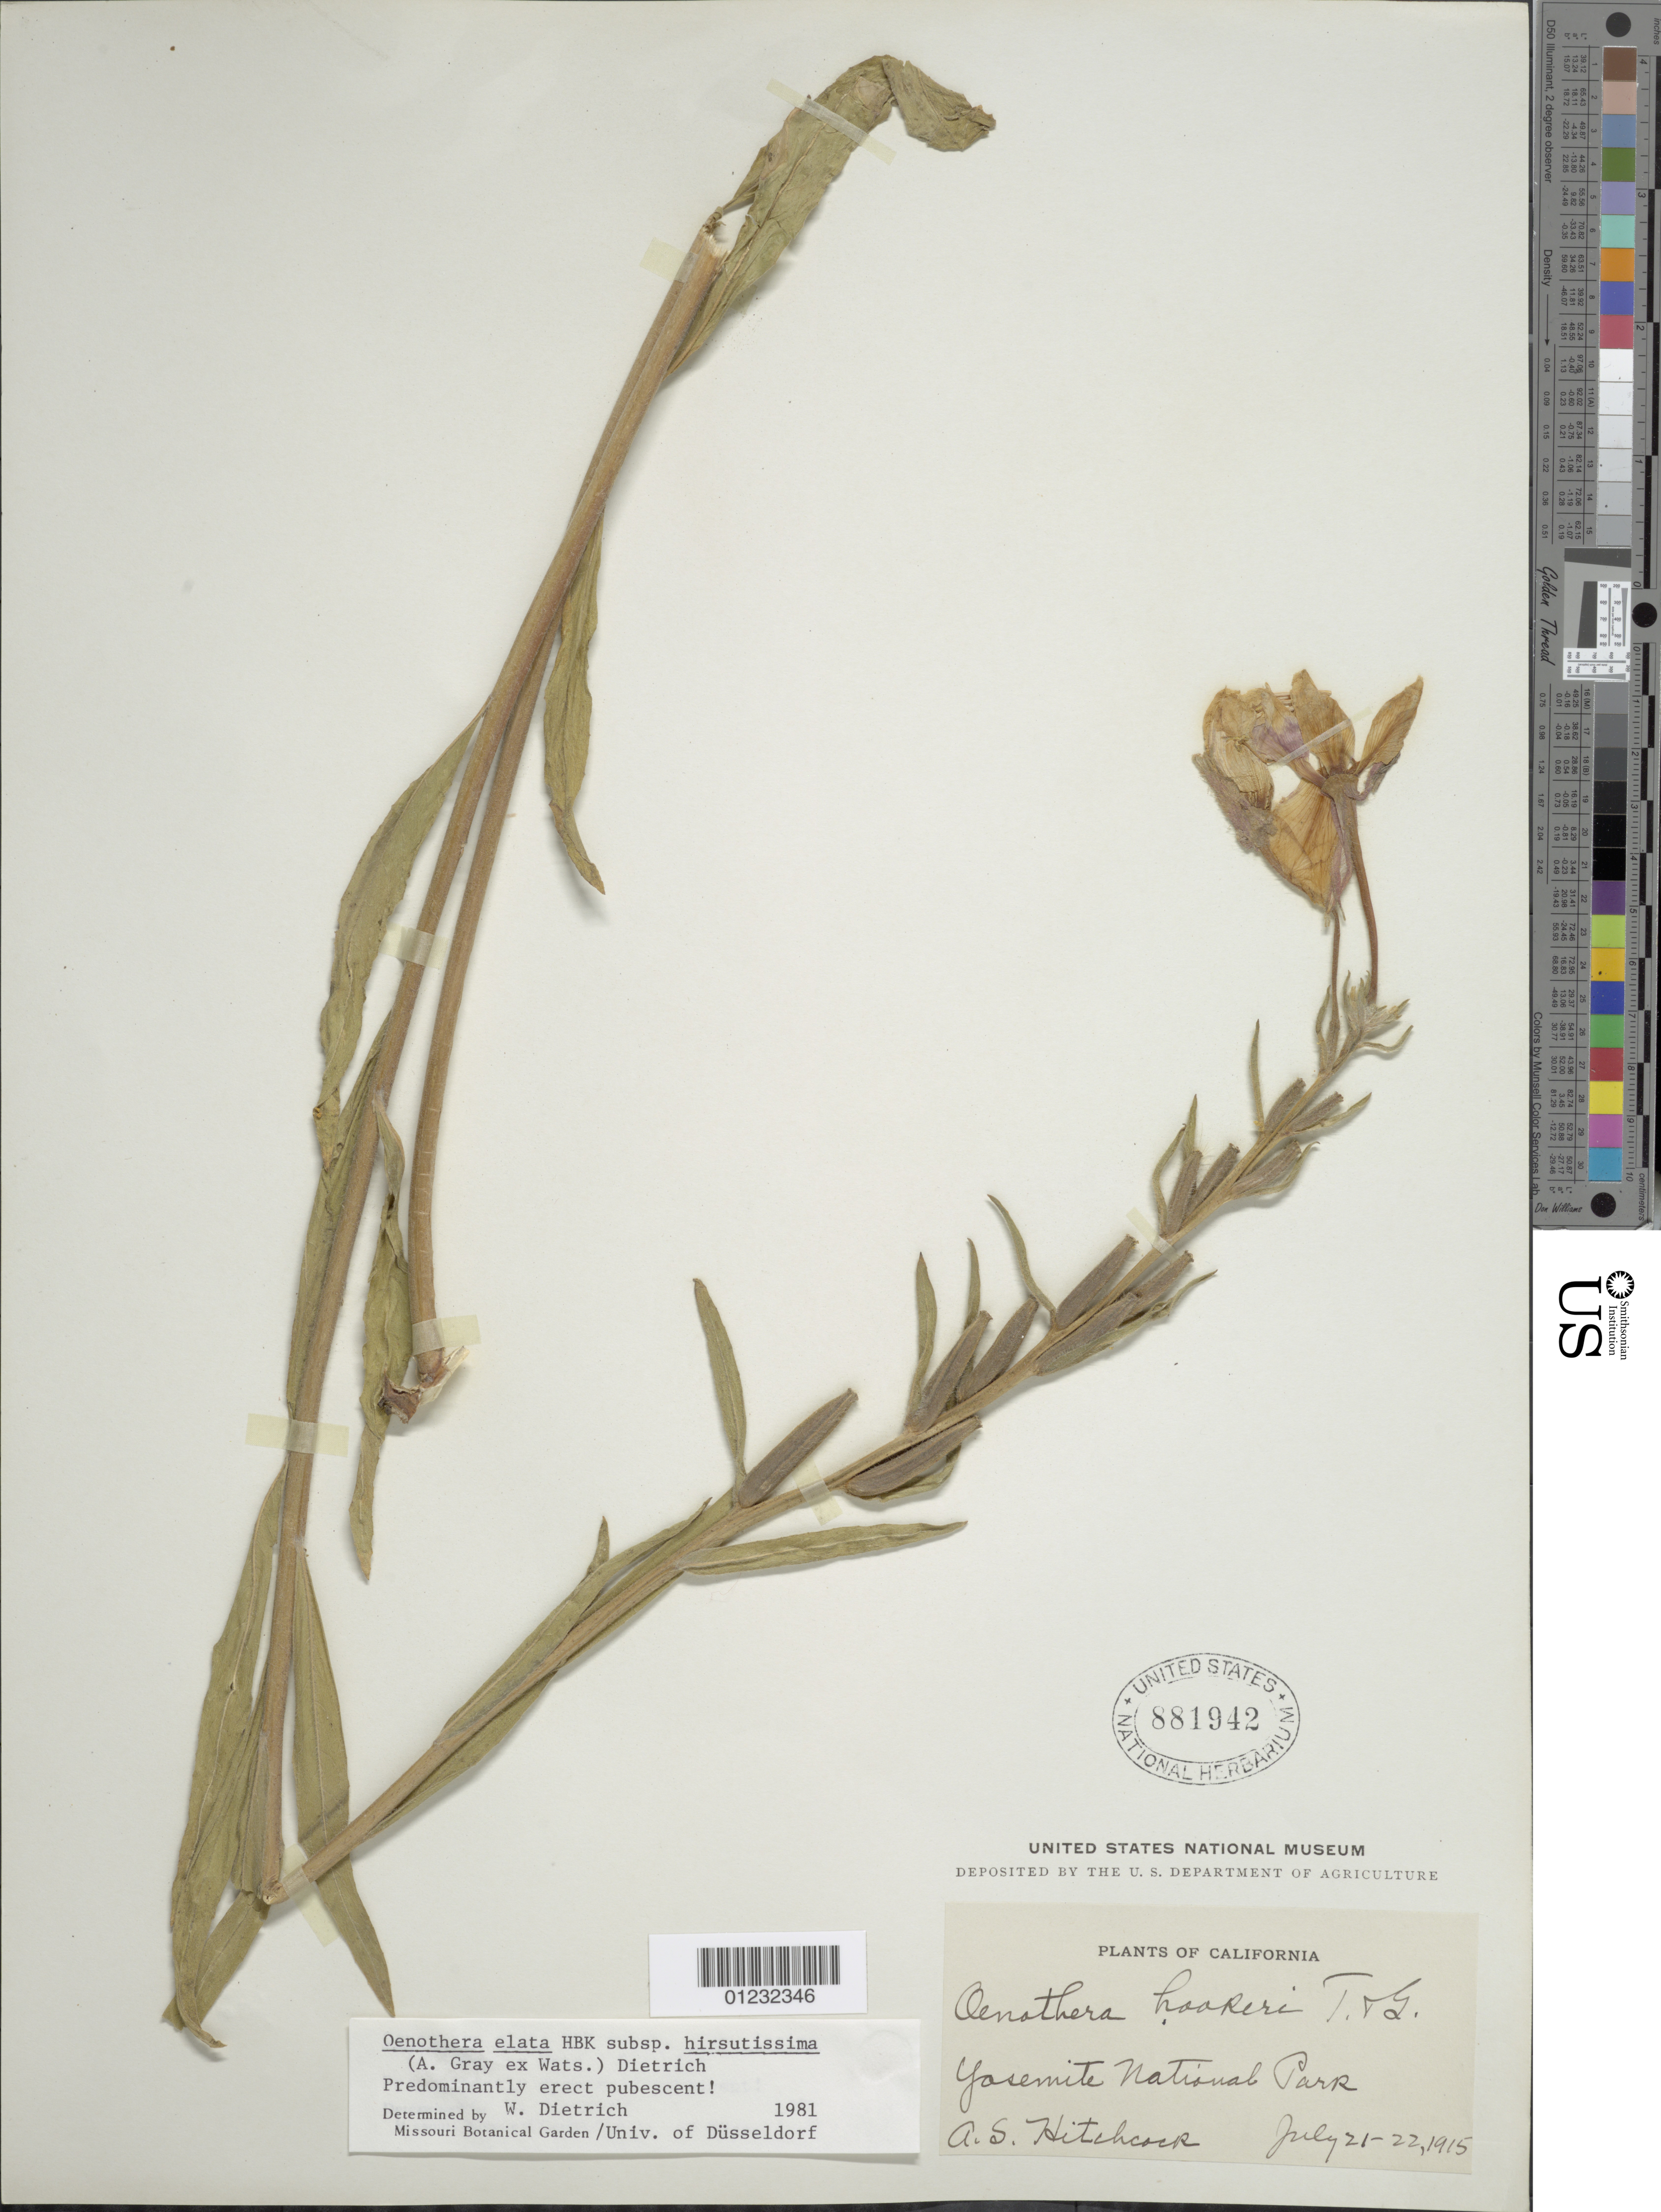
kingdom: Plantae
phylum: Tracheophyta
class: Magnoliopsida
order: Myrtales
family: Onagraceae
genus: Oenothera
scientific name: Oenothera elata subsp. hirsutissima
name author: (A. Gray ex S. Watson) W. Dietr.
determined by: Dietrich, W.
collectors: A. S. Hitchcock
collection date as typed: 21 Jul 1915 to 22 Jul 1915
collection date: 1915-07-21/1915-07-22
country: United States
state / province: California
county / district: Mariposa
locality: Yosemite national park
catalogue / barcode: US 881942